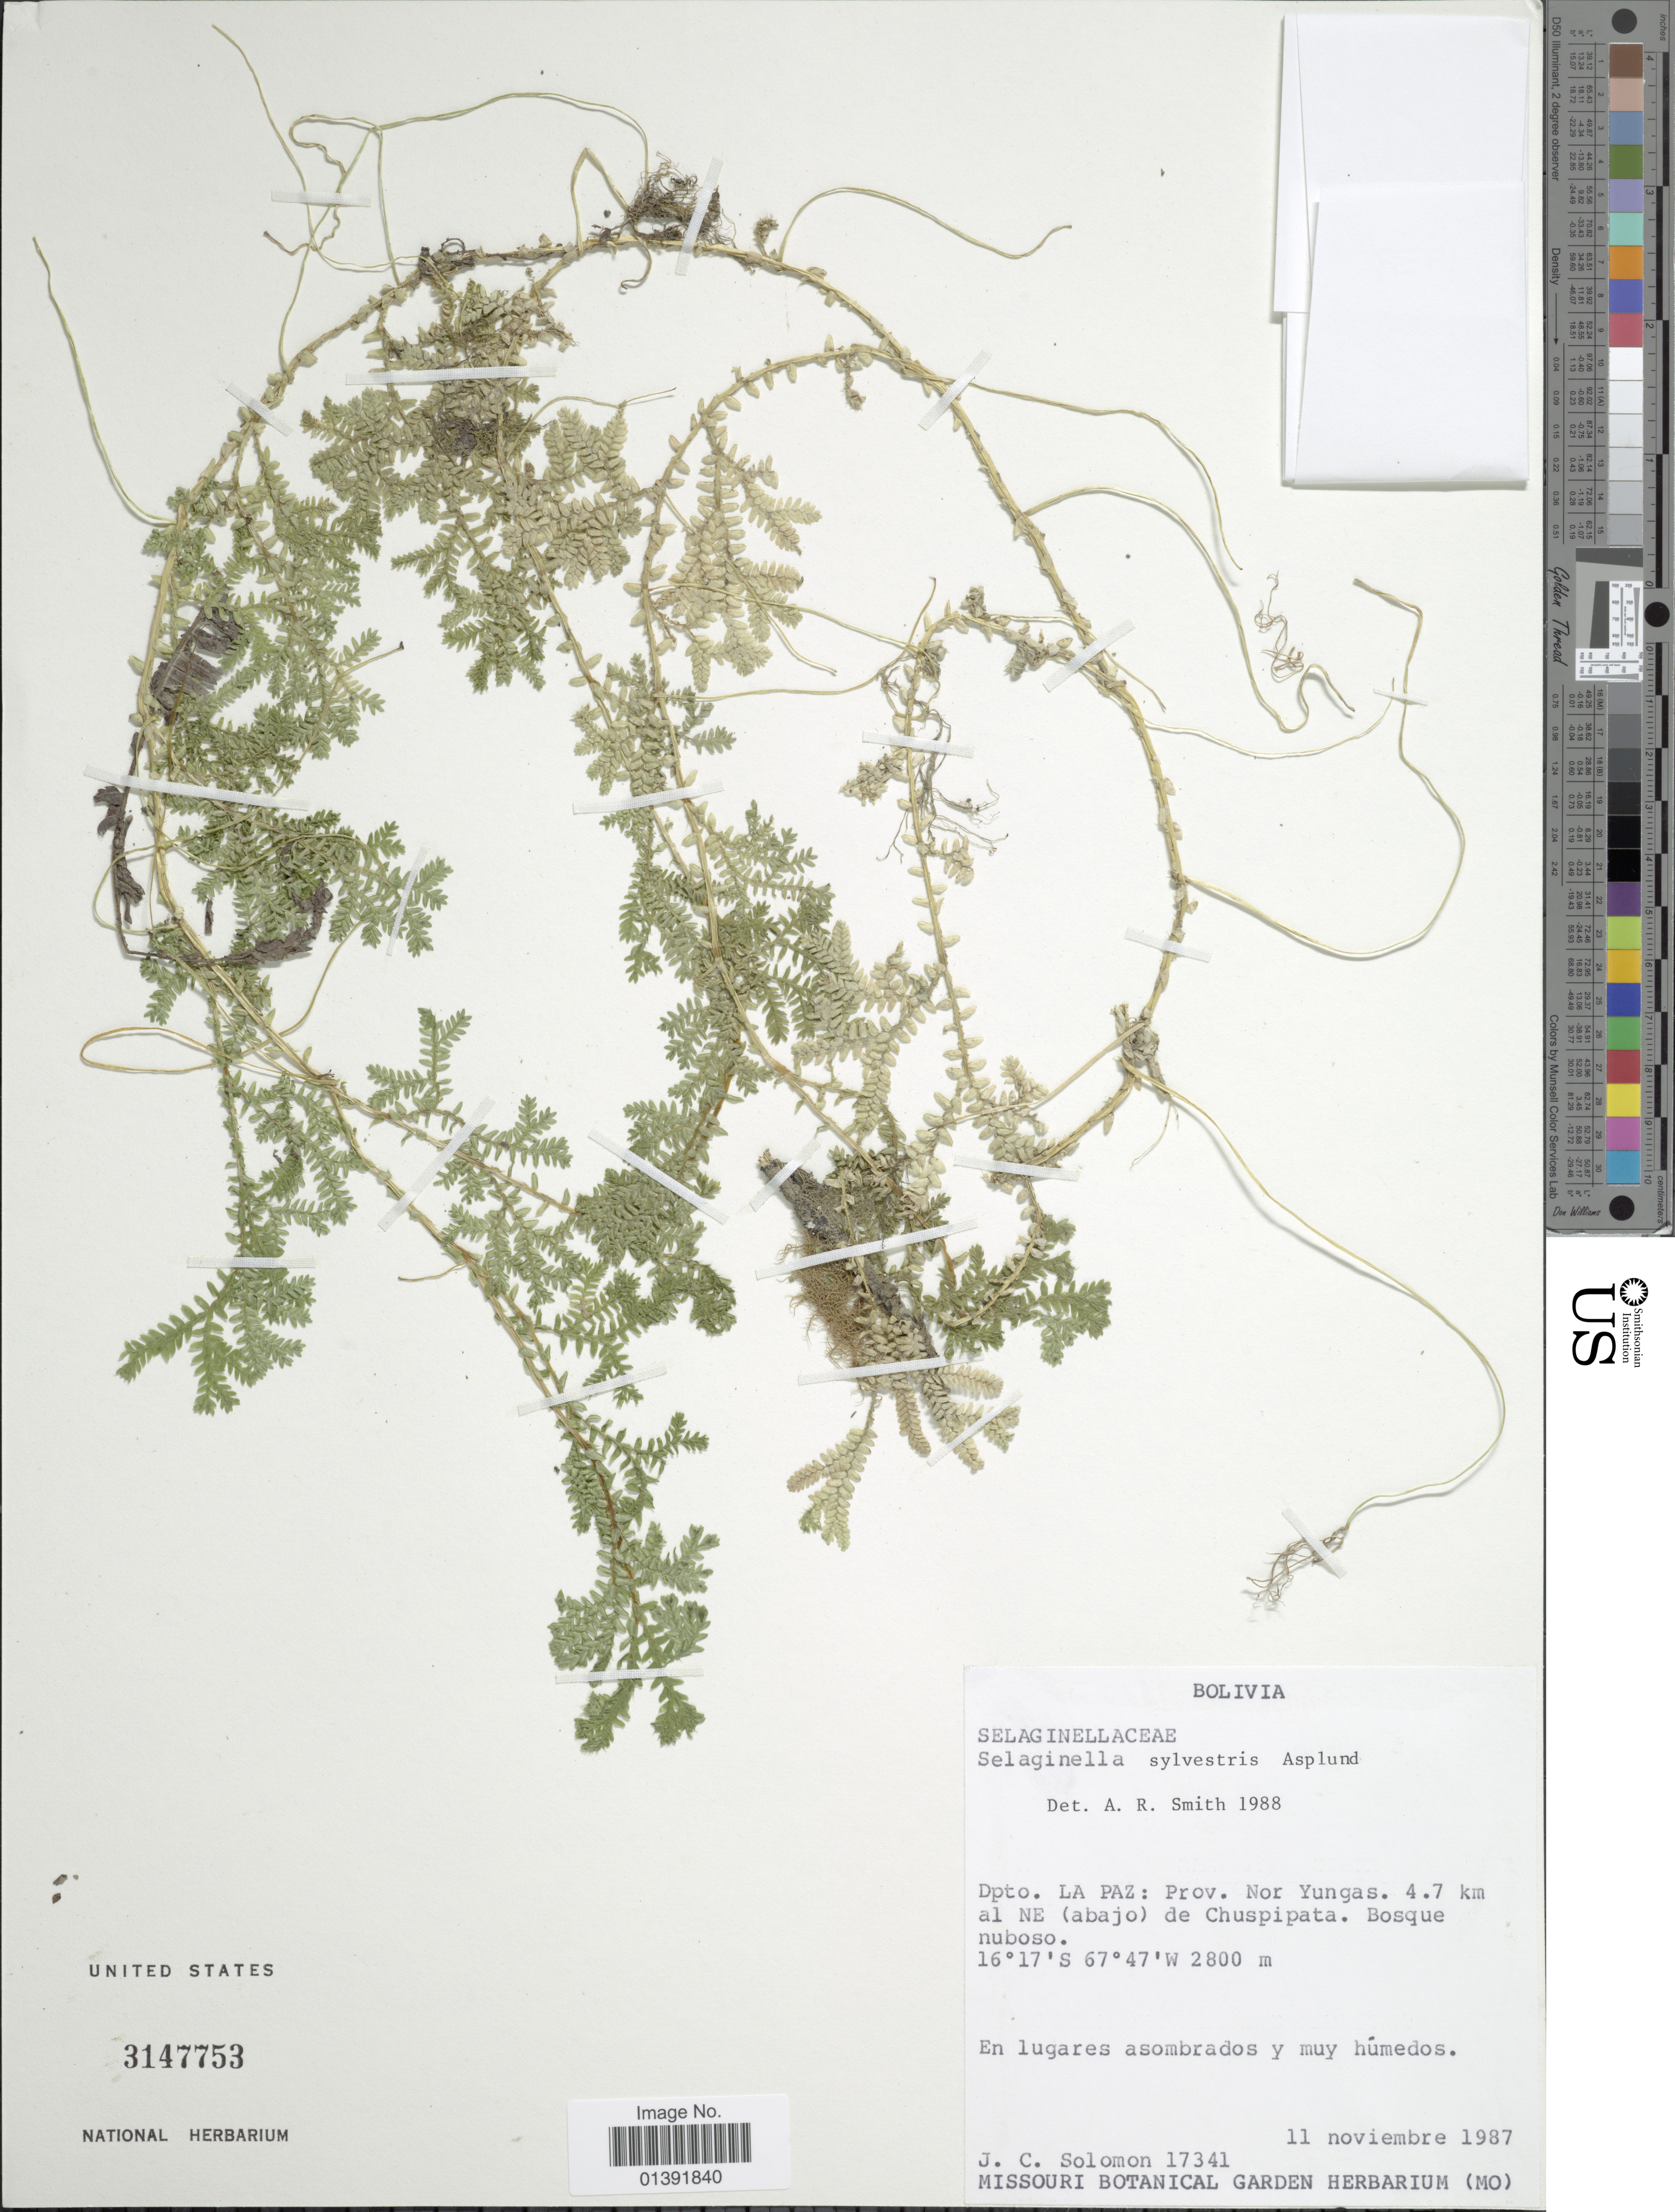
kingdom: Plantae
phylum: Tracheophyta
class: Lycopodiopsida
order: Selaginellales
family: Selaginellaceae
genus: Selaginella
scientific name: Selaginella silvestris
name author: Aspl.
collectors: J. C. Solomon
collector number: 17341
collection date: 1987-11-11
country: Bolivia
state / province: La Paz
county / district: Nor Yungas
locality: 4.7 km al NE (abajo) de Chuspipata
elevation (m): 2800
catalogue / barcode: US 3147753